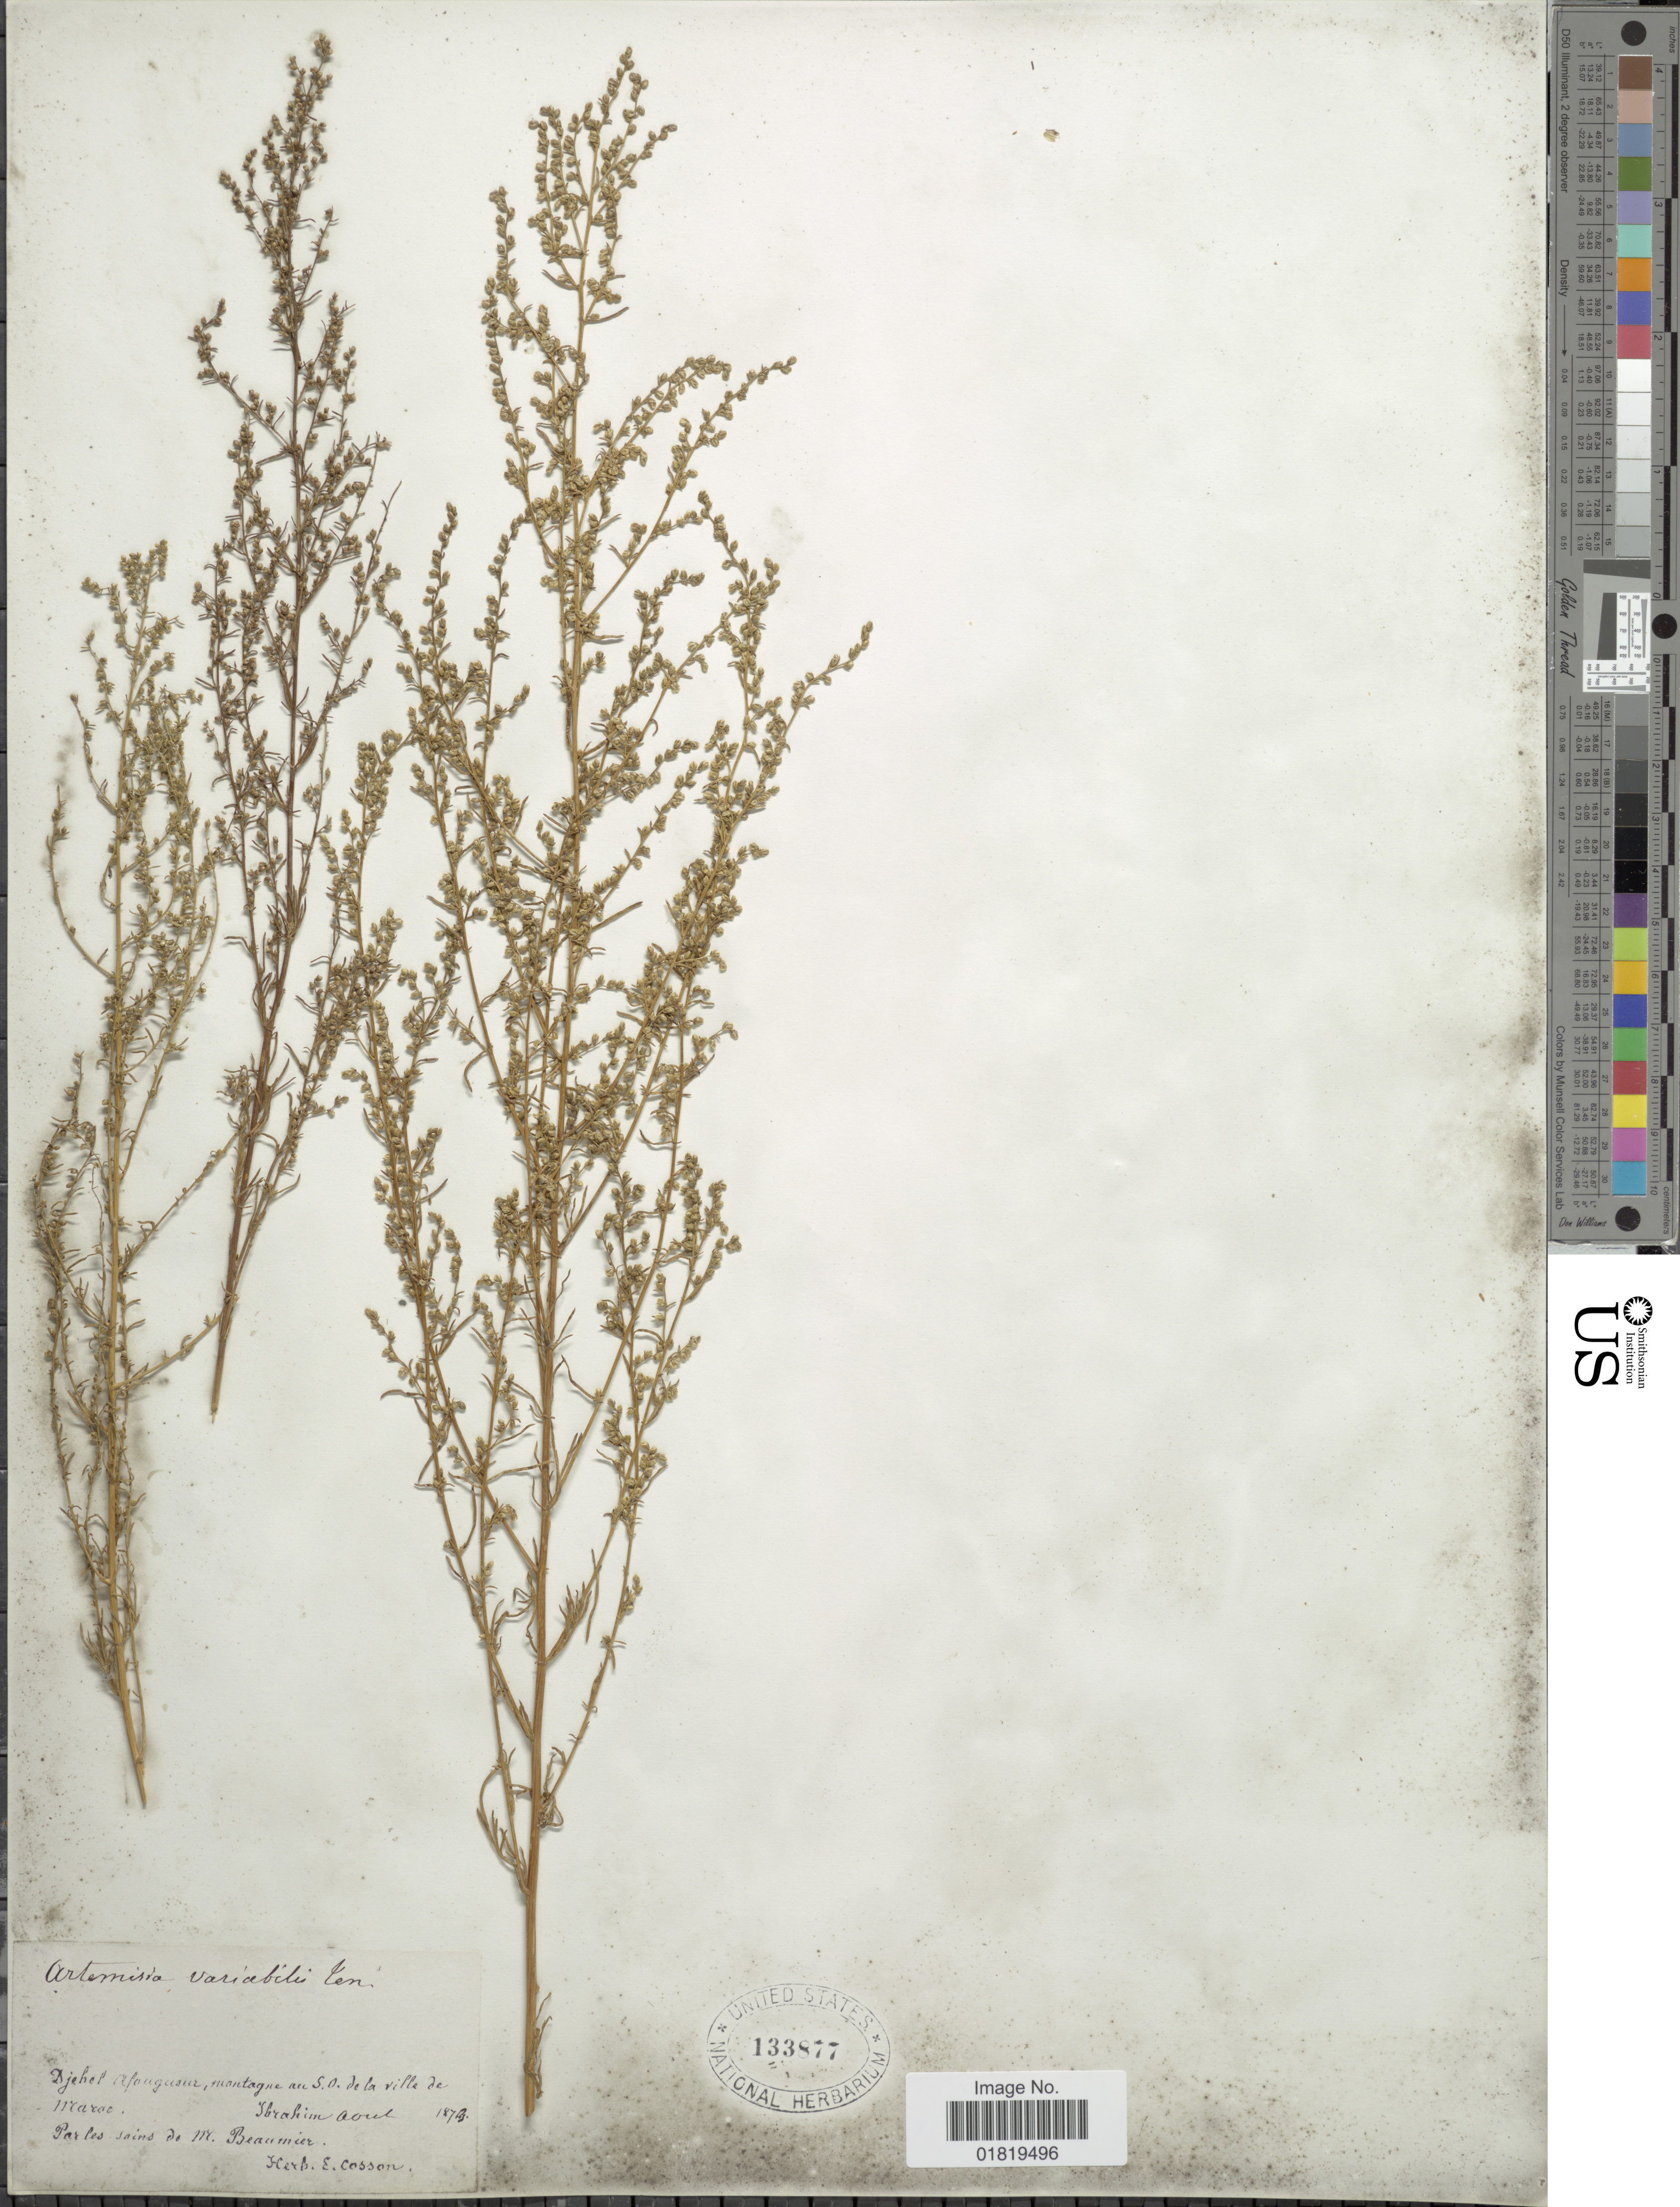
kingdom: Plantae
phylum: Tracheophyta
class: Magnoliopsida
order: Asterales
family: Asteraceae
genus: Artemisia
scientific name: Artemisia variabilis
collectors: ex herb. E. Cosson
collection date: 1873-08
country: Morocco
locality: Djebel Afougueur, montagne au S. O. de la ville de Maroc.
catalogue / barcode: US 133877